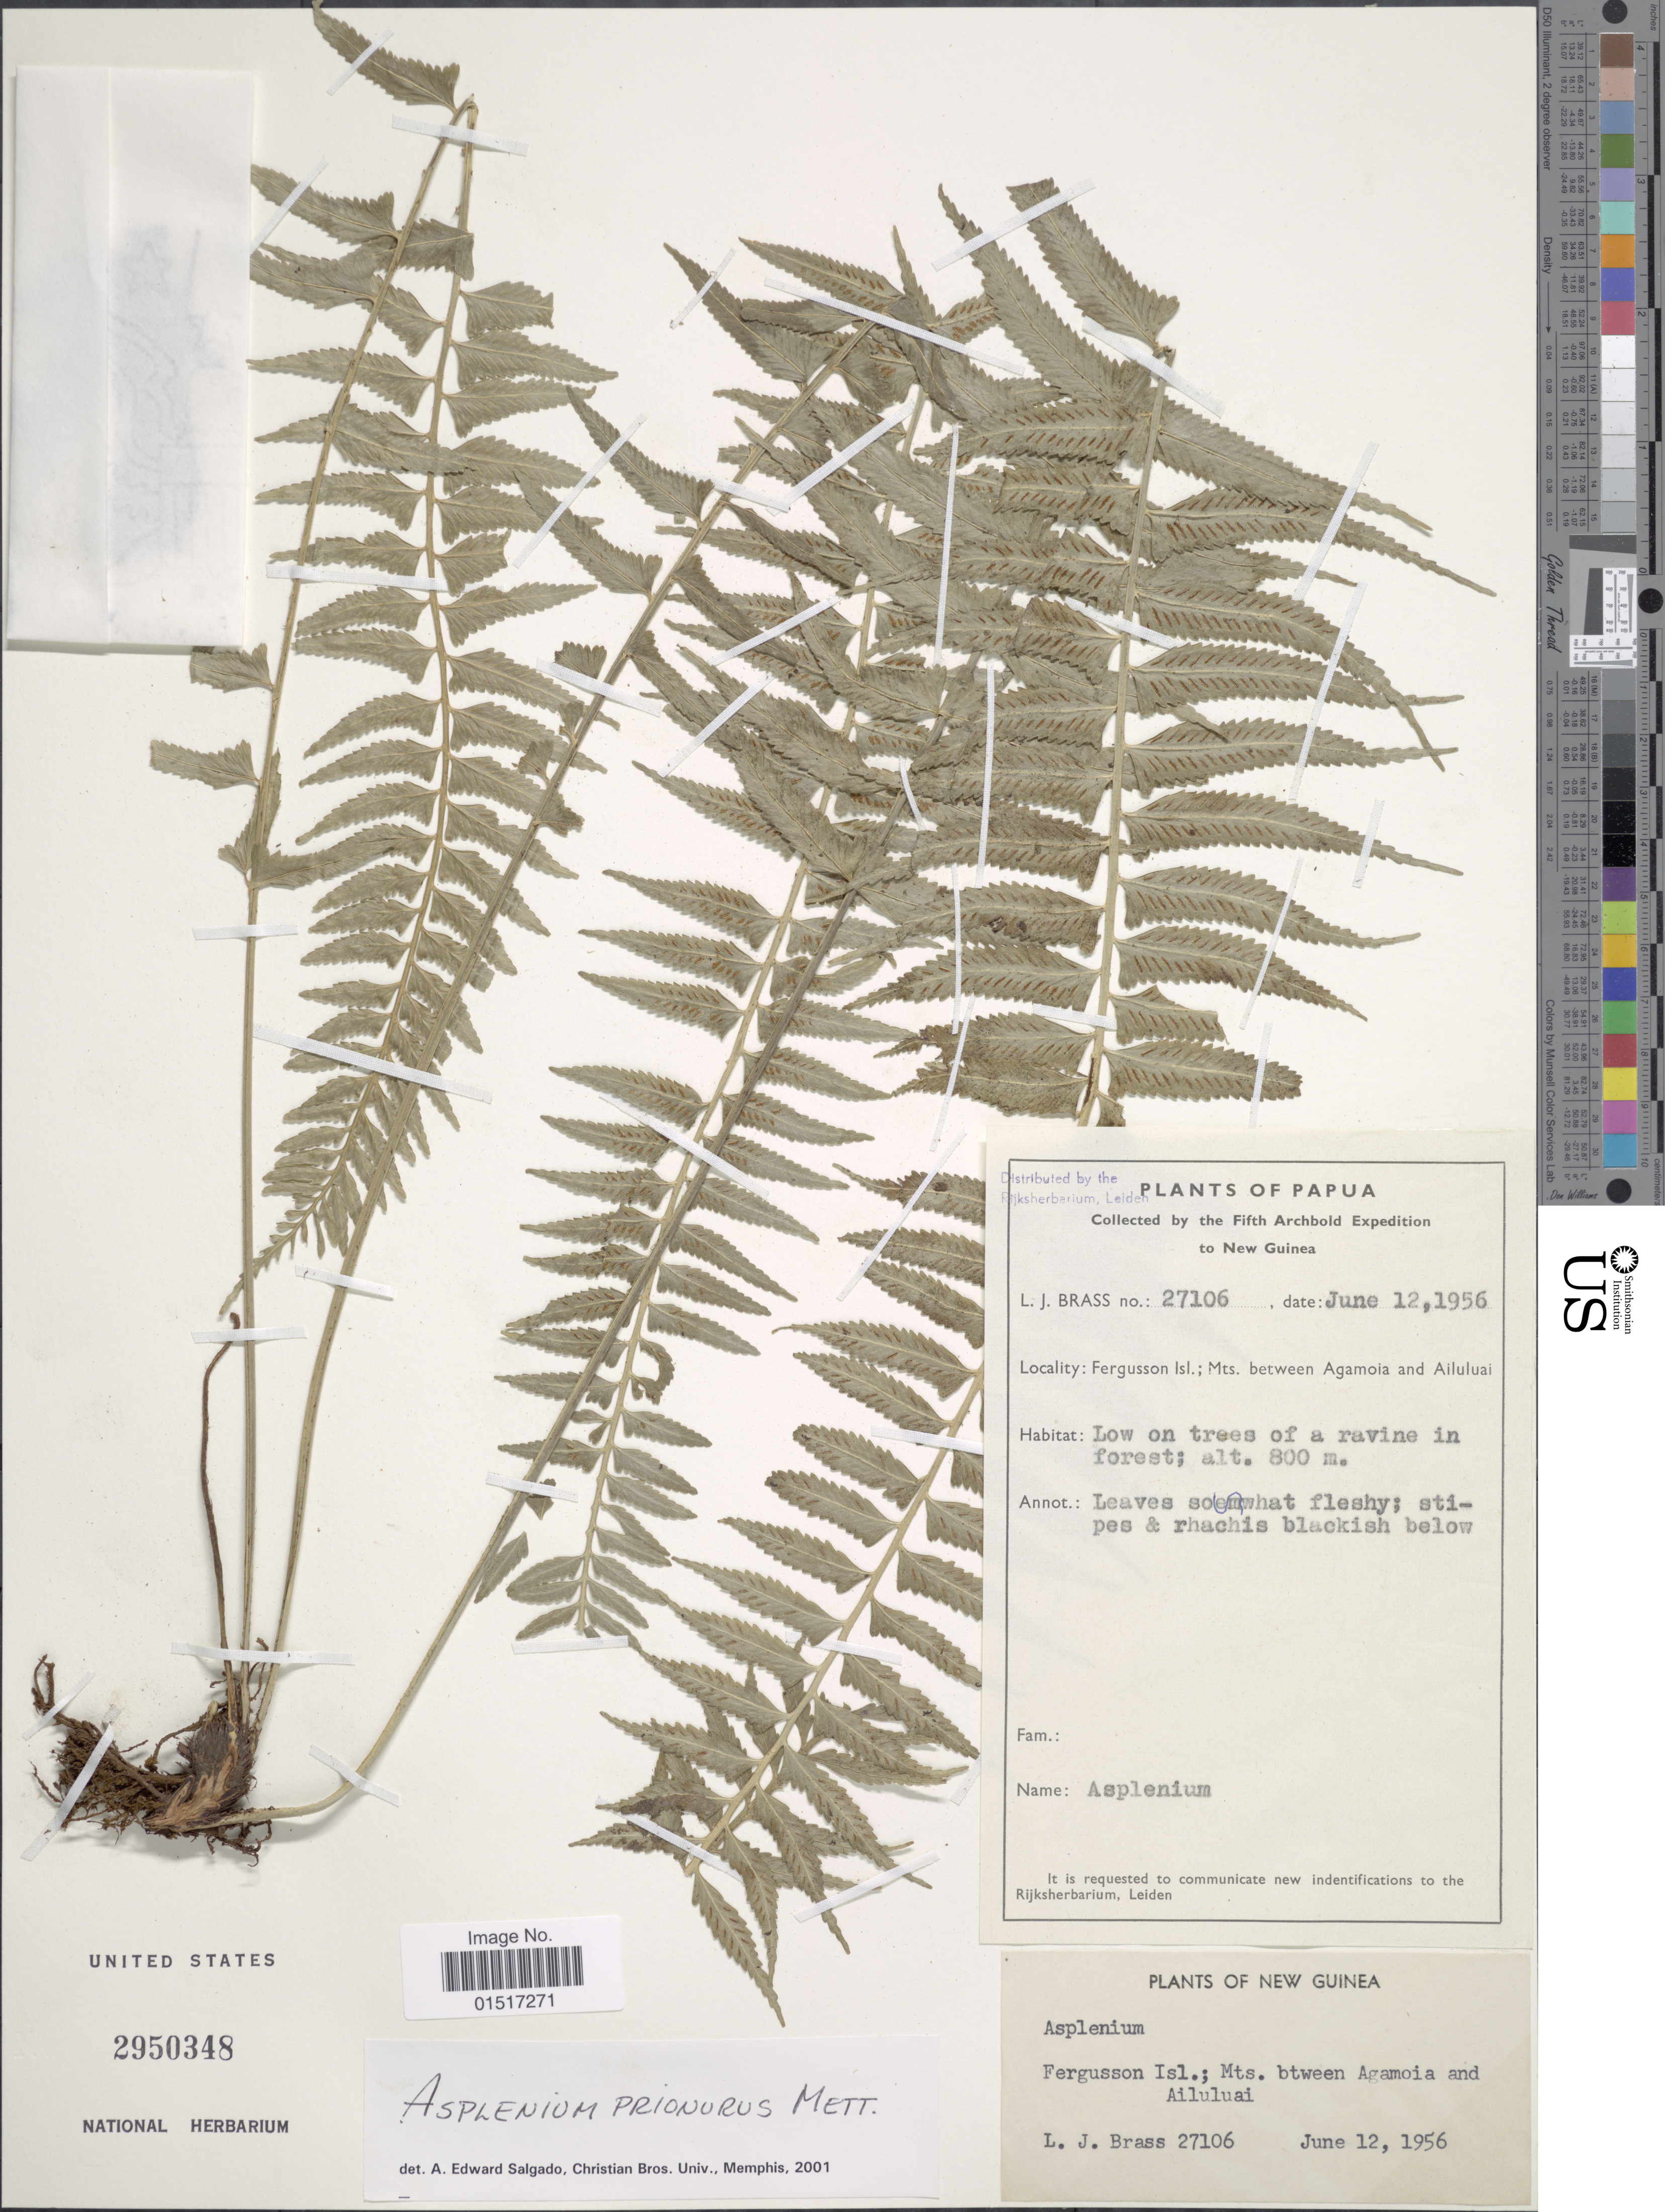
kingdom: Plantae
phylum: Tracheophyta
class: Polypodiopsida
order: Polypodiales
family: Aspleniaceae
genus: Asplenium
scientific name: Asplenium vulcanicum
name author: Blume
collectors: L. J. Brass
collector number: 27106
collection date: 1956-06-12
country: Papua New Guinea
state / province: Milne Bay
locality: Papua. New Guinea. Fergusson Isl.; Mts. between Agamoia and Ailuluai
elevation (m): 800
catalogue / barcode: US 2950348